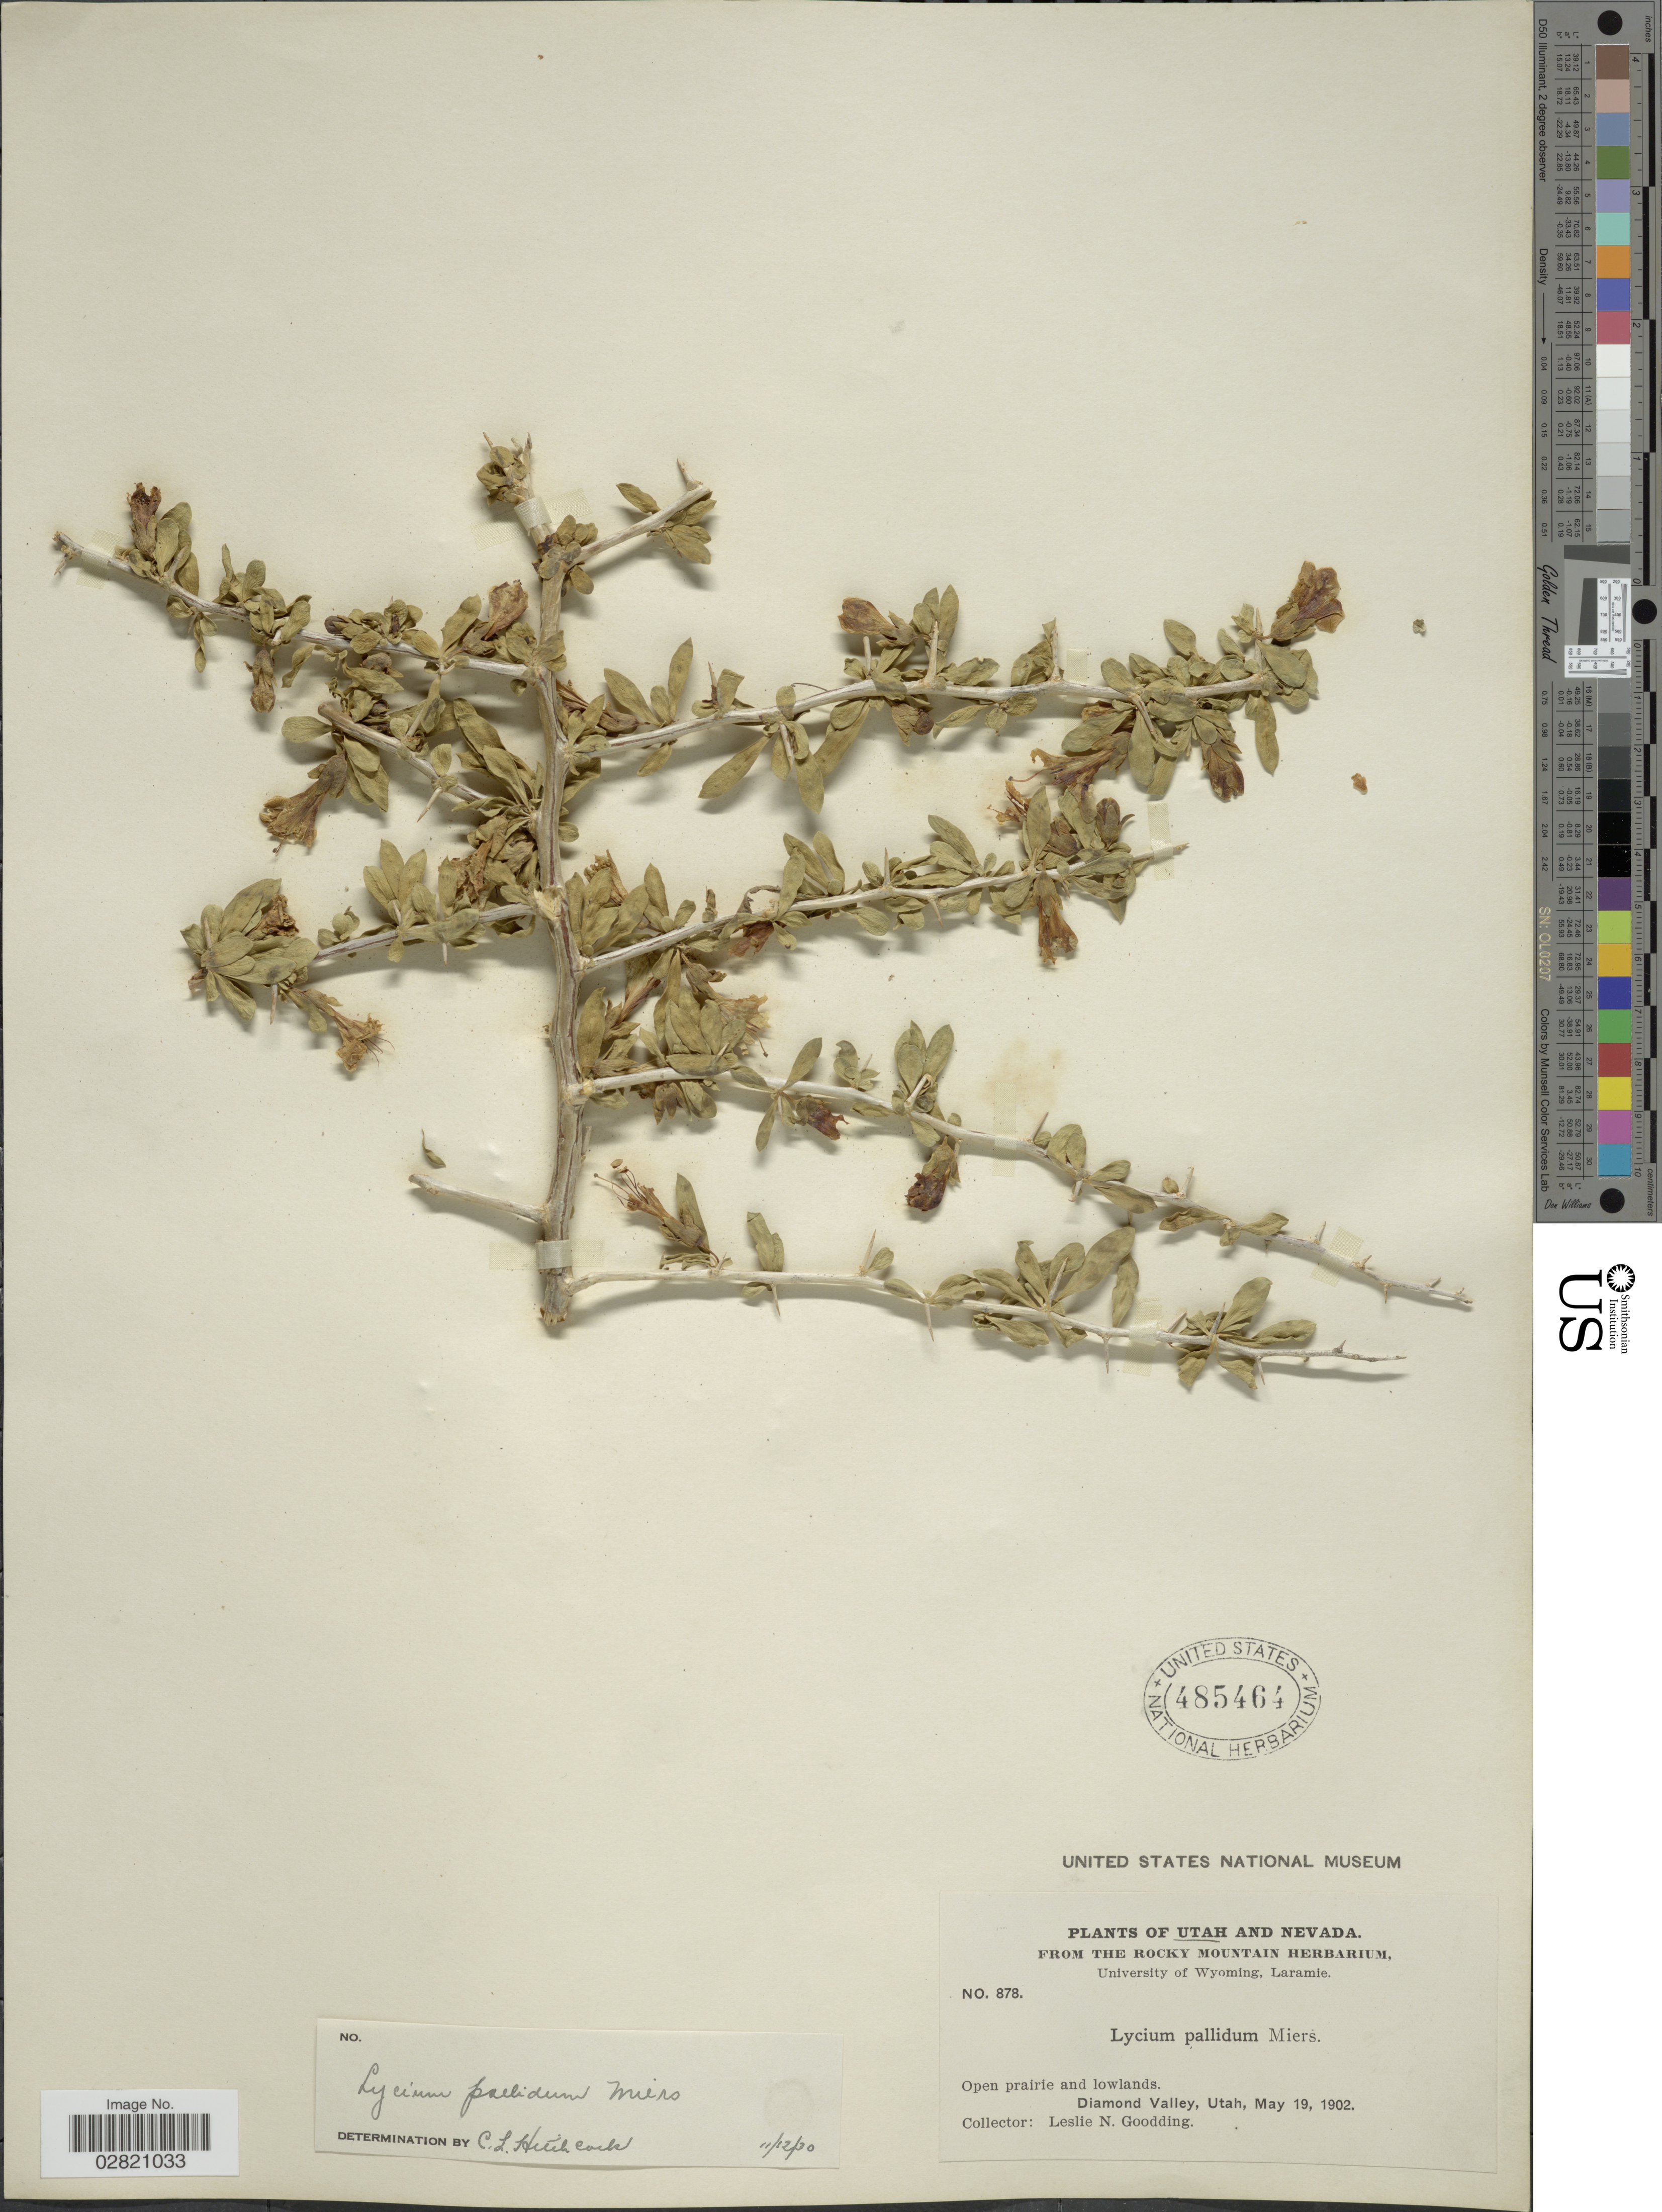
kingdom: Plantae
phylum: Tracheophyta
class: Magnoliopsida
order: Solanales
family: Solanaceae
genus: Lycium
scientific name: Lycium pallidum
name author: Miers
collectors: L. N. Goodding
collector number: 878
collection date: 1902-05-19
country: United States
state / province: Utah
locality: Diamond Valley.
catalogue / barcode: US 485464